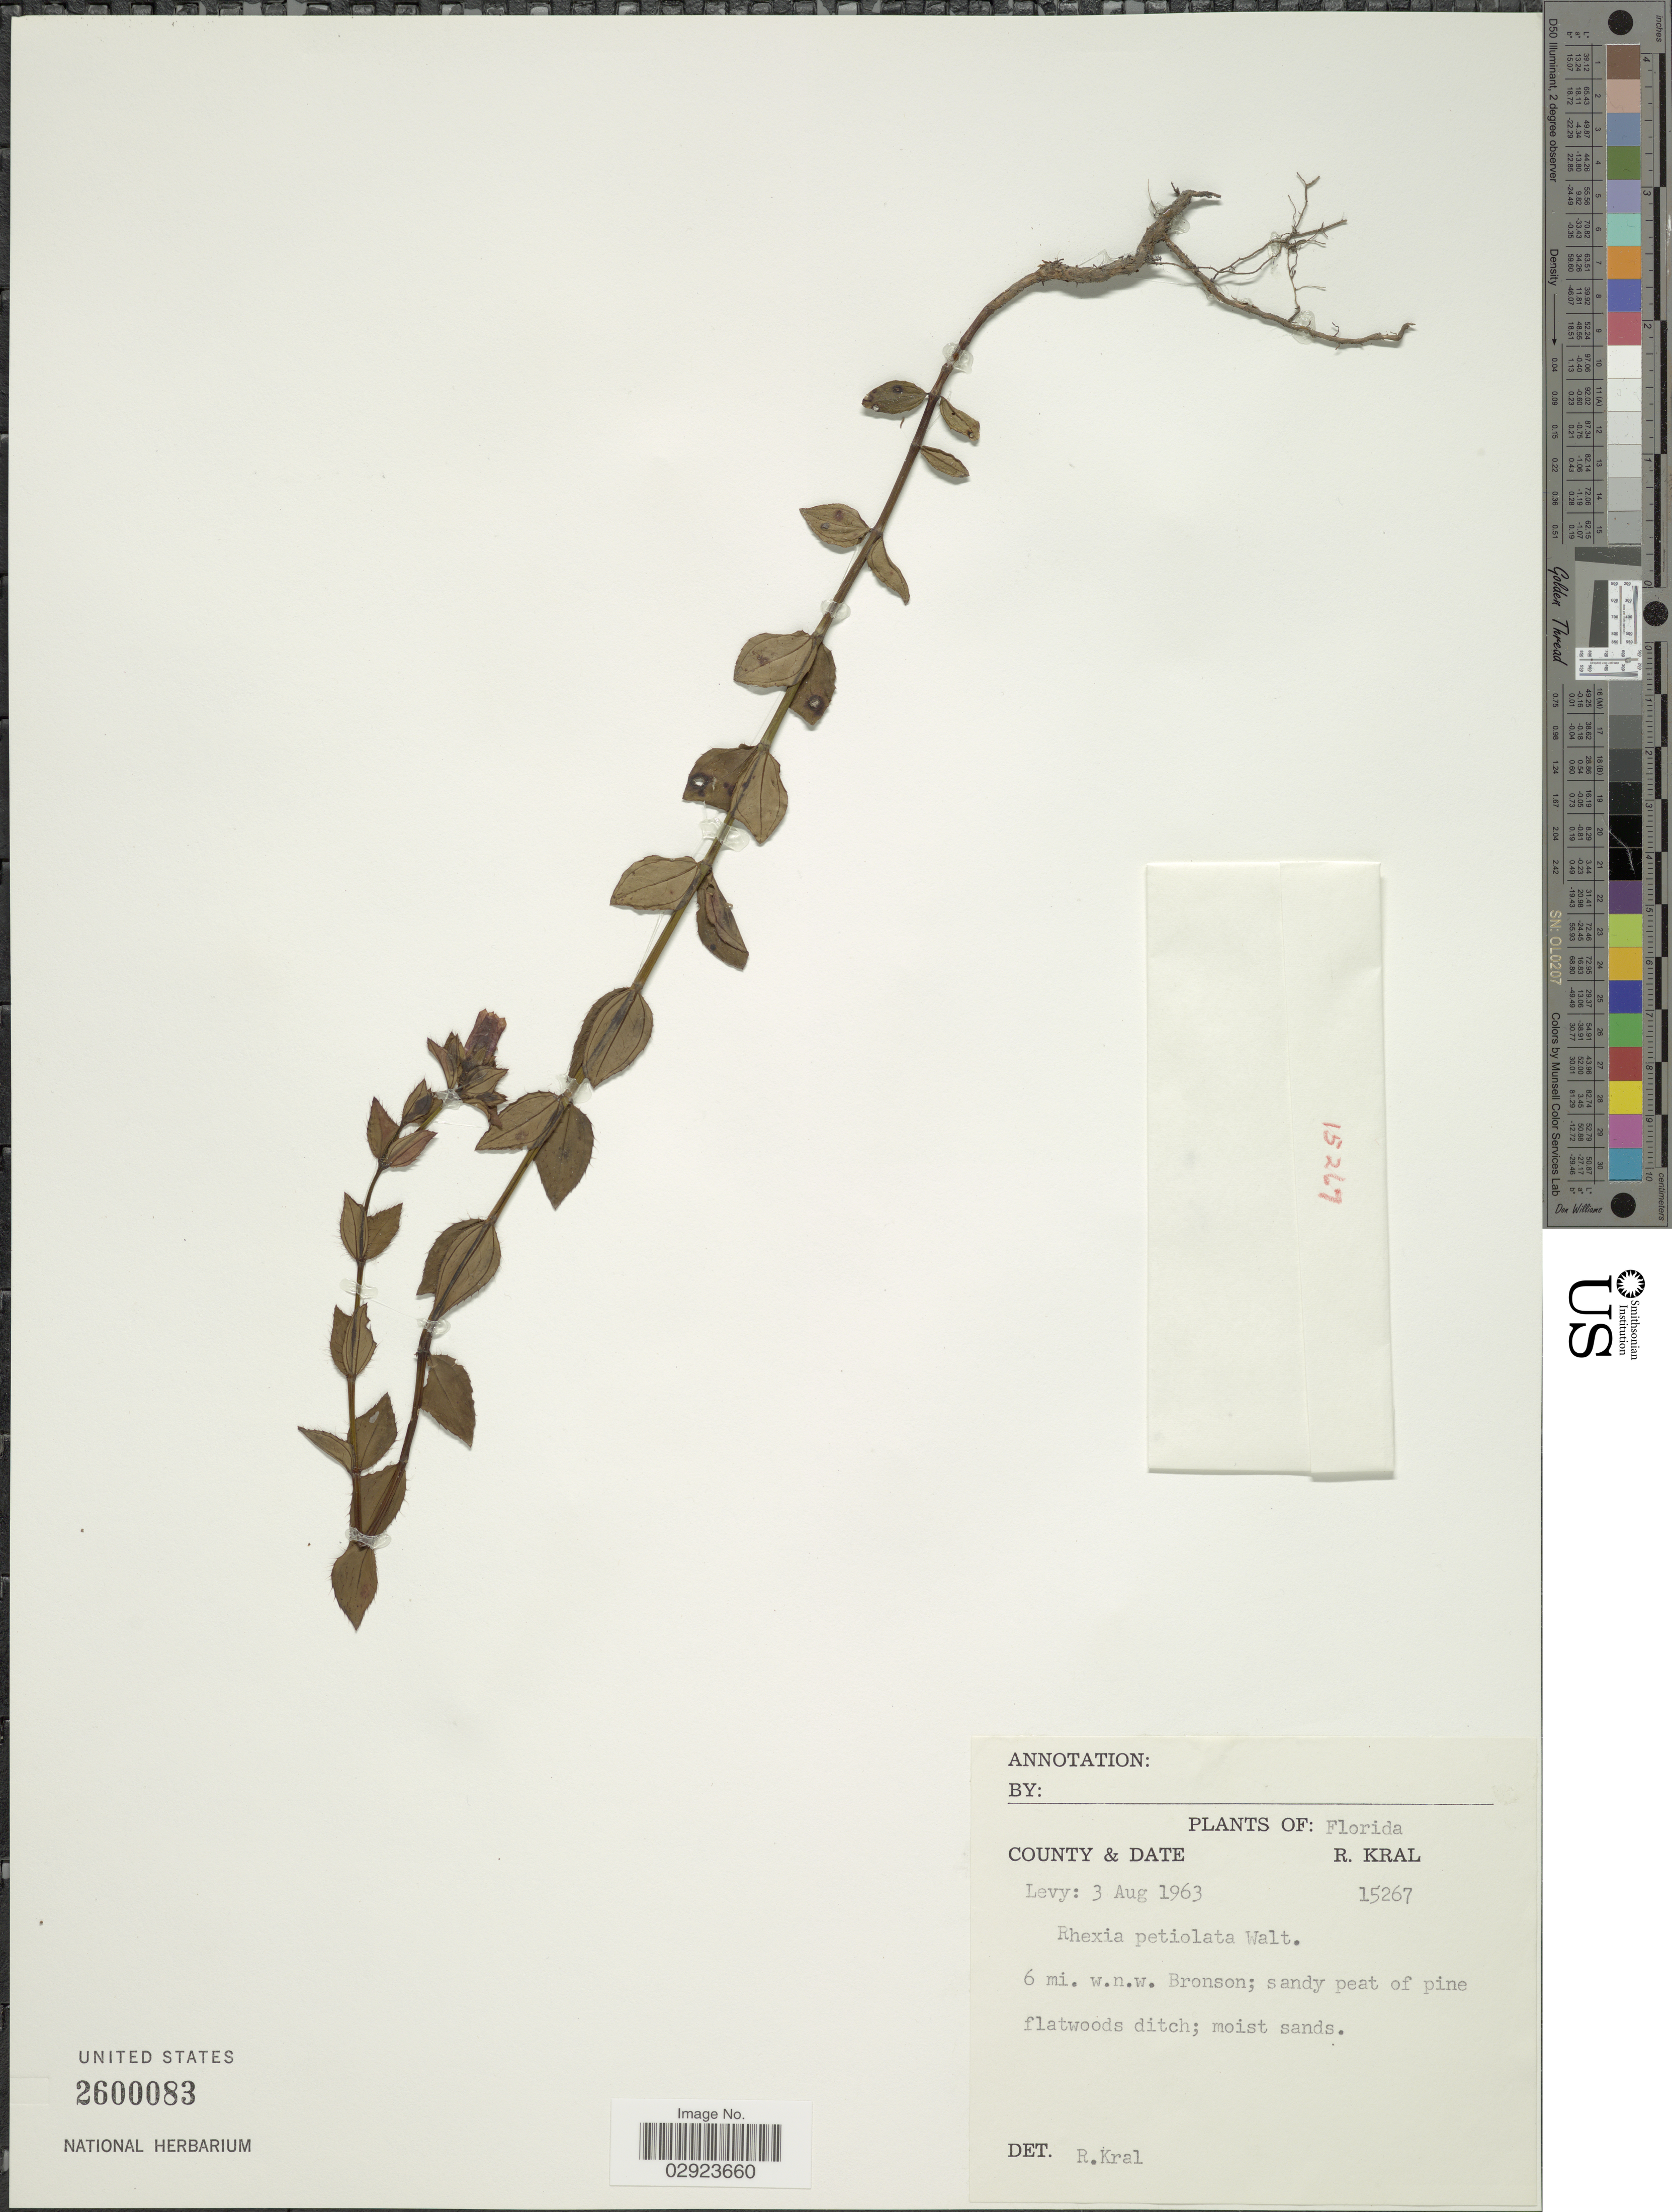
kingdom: Plantae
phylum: Tracheophyta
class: Magnoliopsida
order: Myrtales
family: Melastomataceae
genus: Rhexia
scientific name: Rhexia petiolata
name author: Walter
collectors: R. Kral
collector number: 15267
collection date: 1963-08-03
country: United States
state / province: Florida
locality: Levy. 6 mi. w.n.w. Bronson.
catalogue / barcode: US 2600083